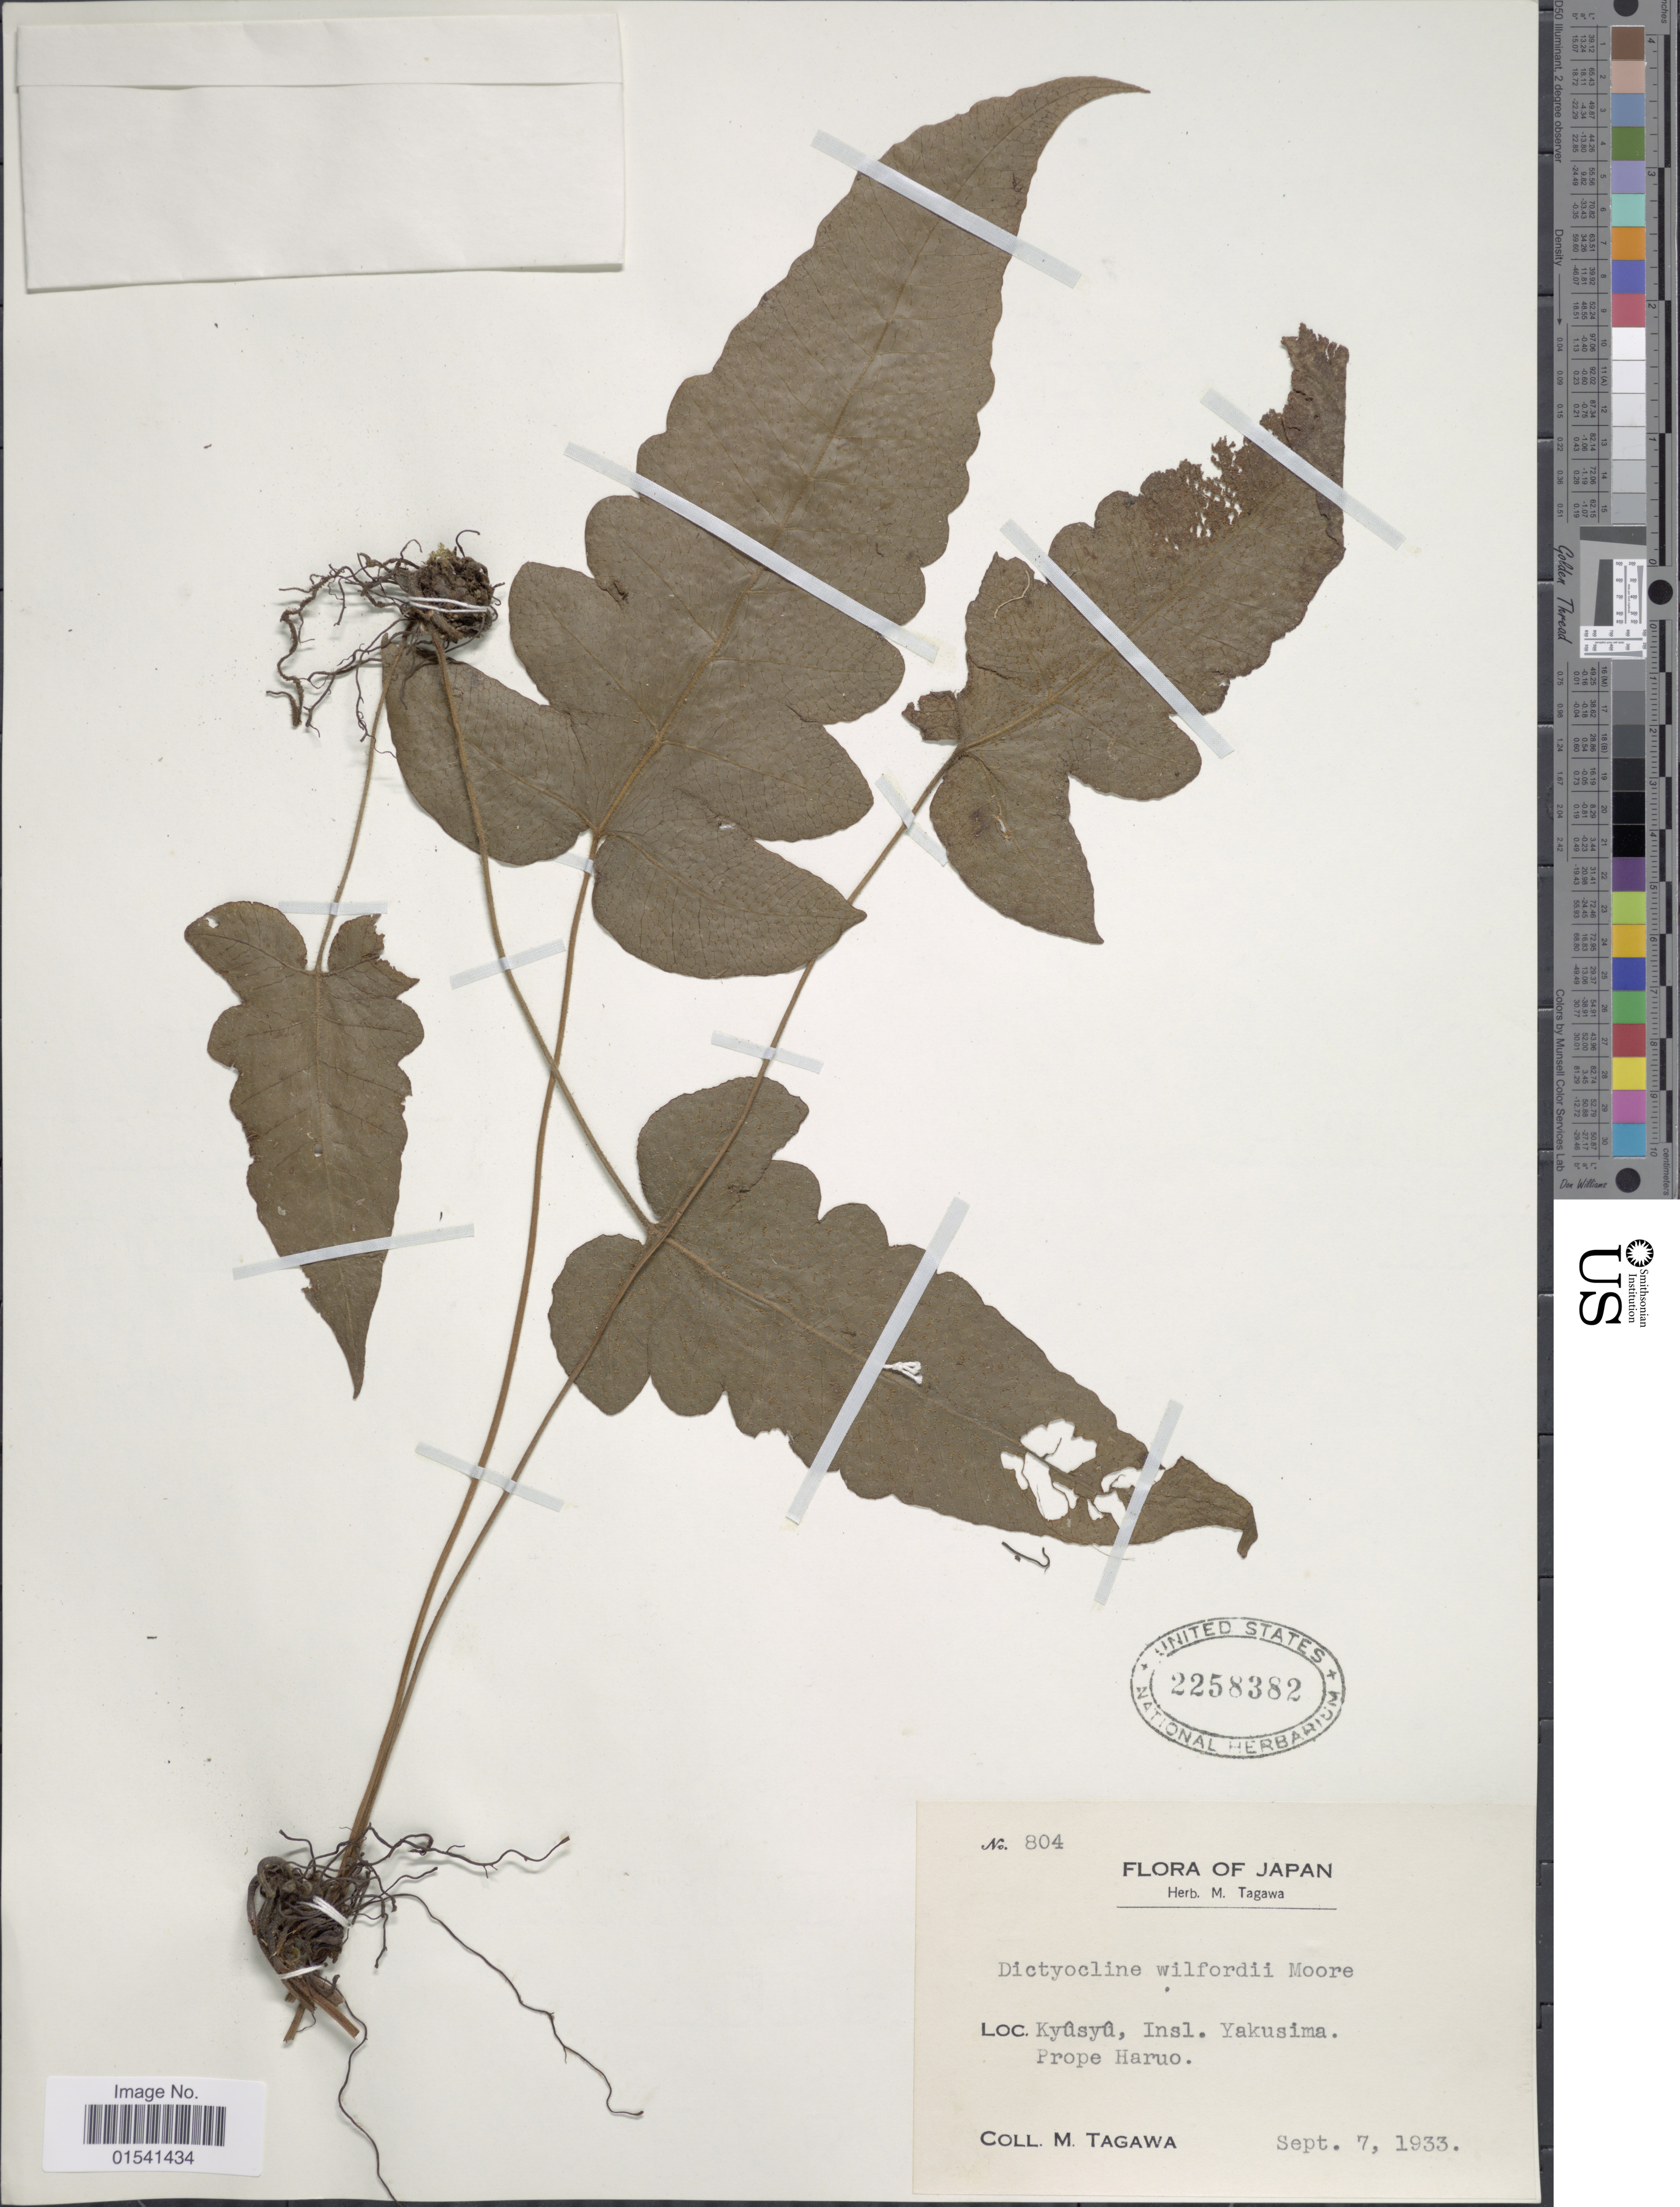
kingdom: Plantae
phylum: Tracheophyta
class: Polypodiopsida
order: Polypodiales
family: Thelypteridaceae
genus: Stegnogramma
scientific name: Stegnogramma griffithii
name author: (T. Moore) K. Iwats.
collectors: M. Tagawa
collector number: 804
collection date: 1933-09-07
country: Japan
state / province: Kagosima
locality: Kyûshû, Insl. Yakushima. Prope Haruo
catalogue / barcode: US 2258382